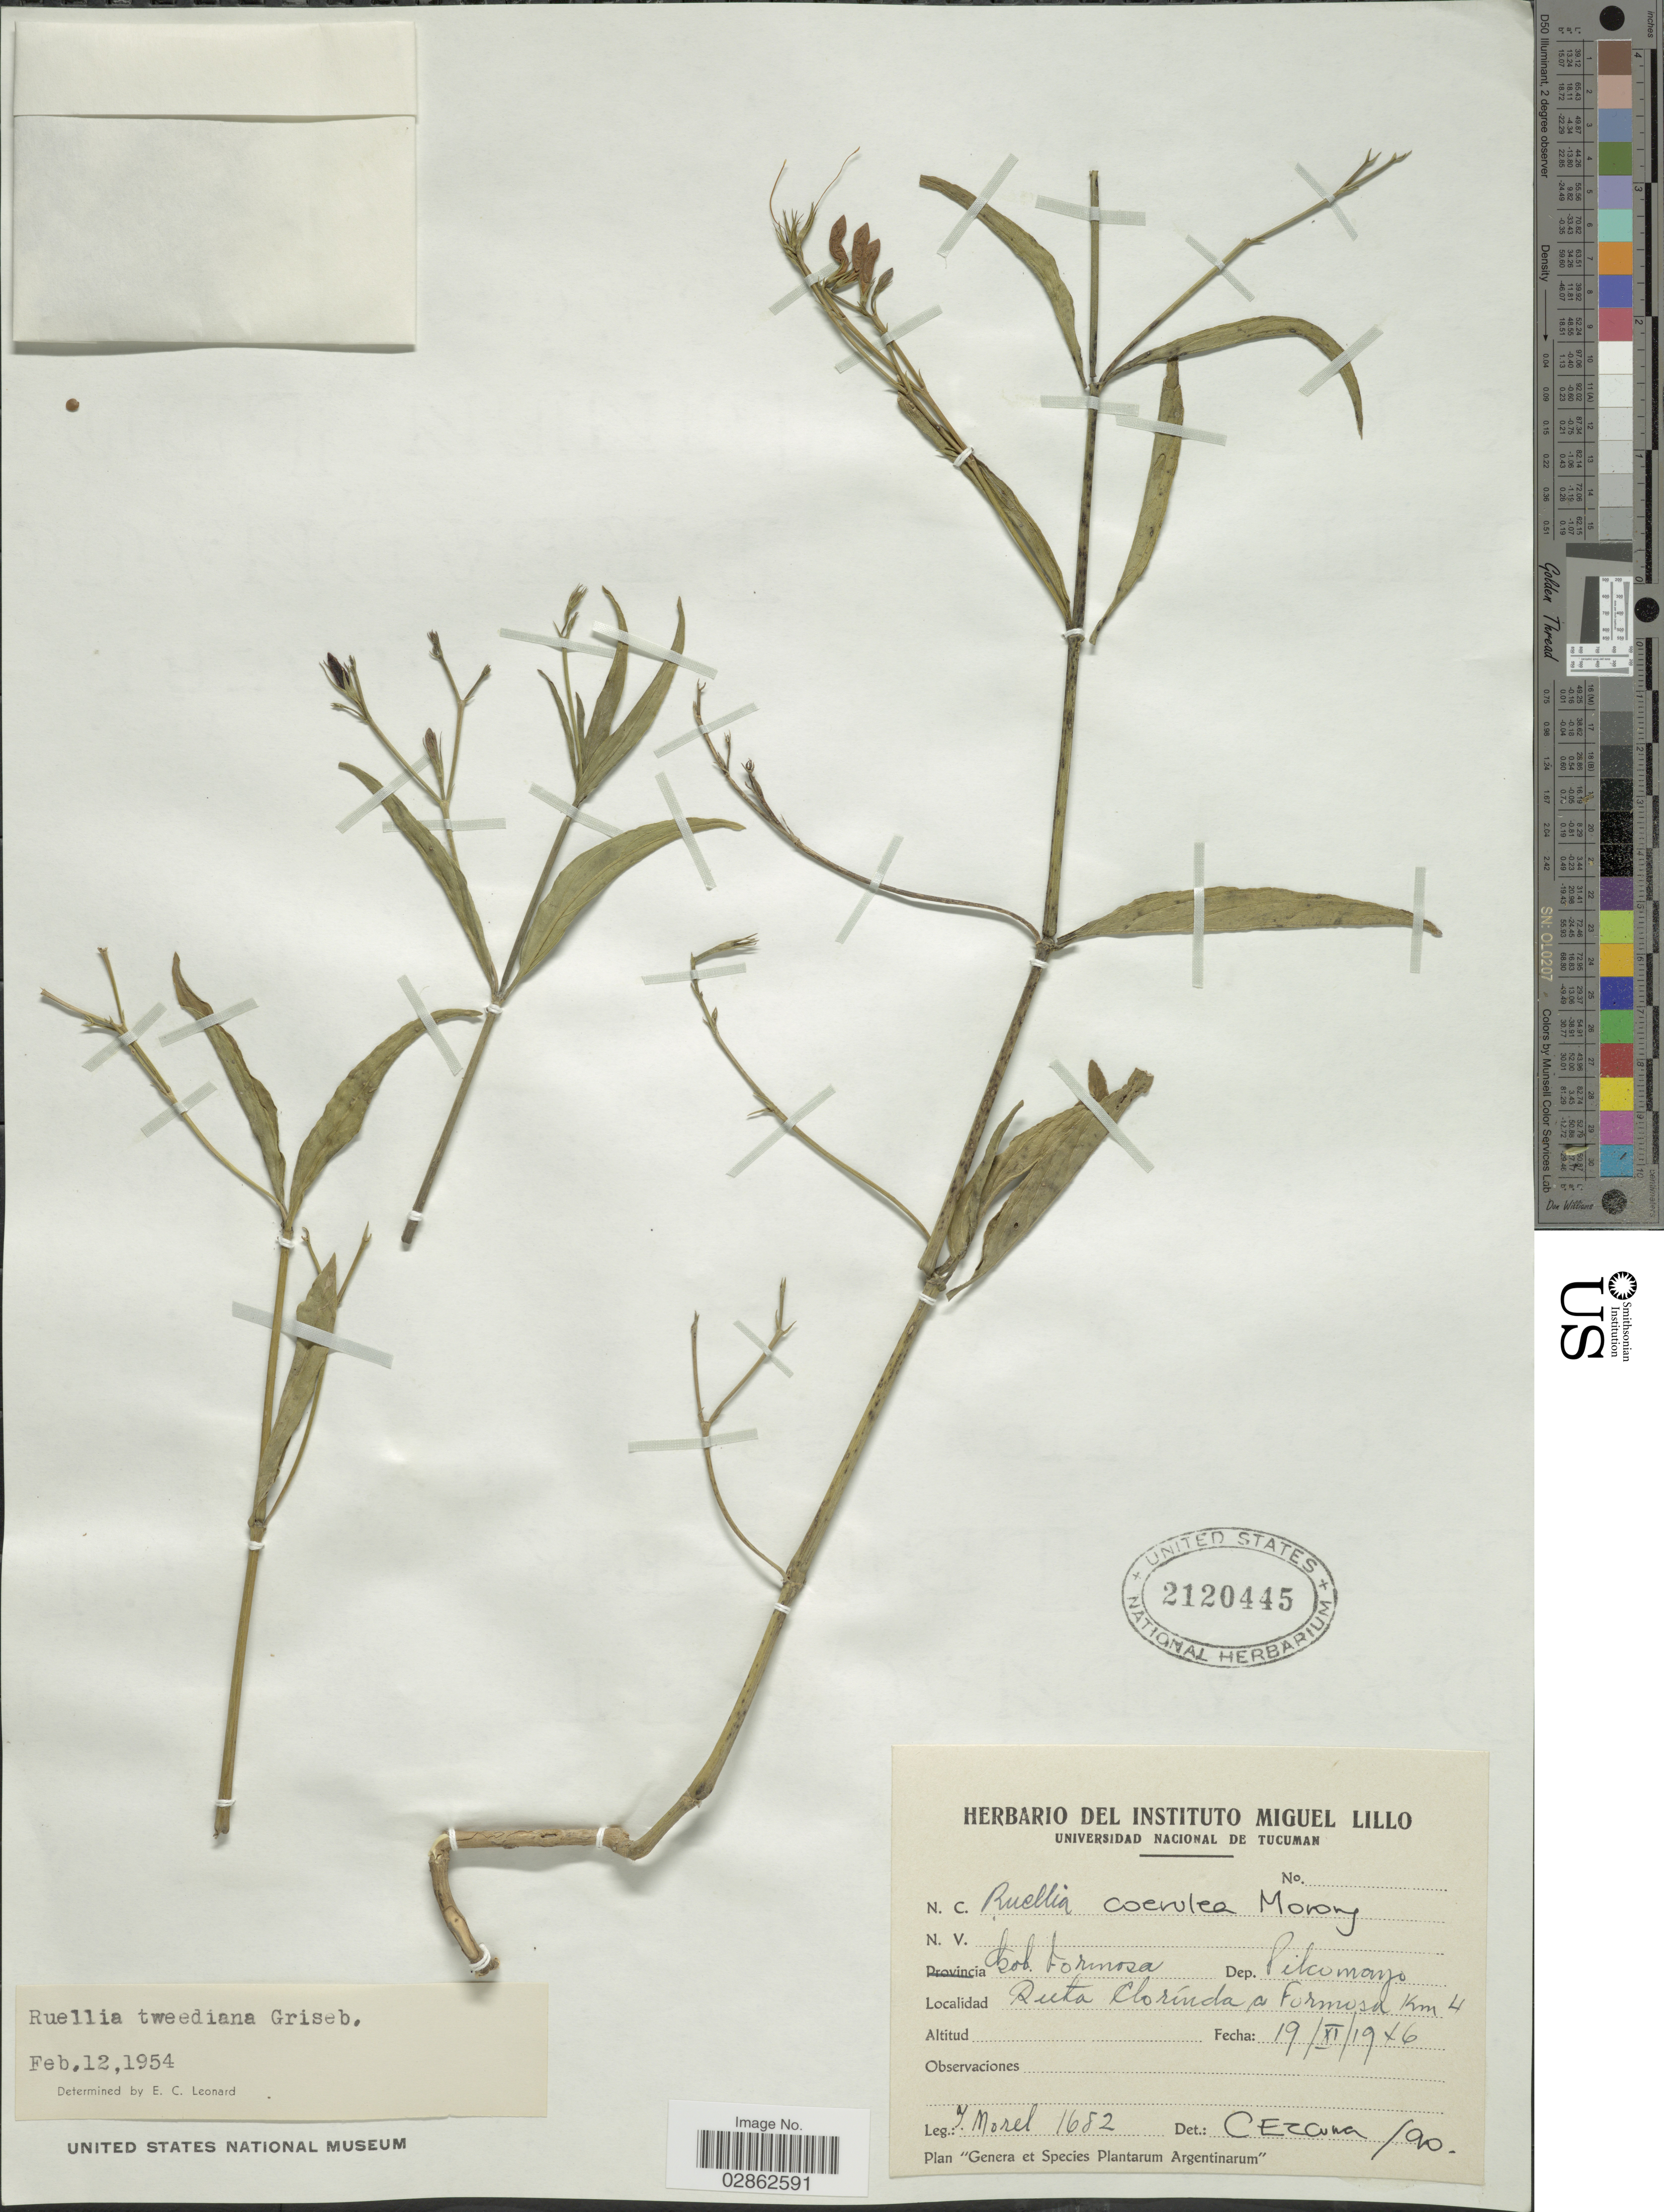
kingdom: Plantae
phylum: Tracheophyta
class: Magnoliopsida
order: Lamiales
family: Acanthaceae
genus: Ruellia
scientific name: Ruellia coerulea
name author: Morong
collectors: I. Morel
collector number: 1682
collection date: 1946-11-19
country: Argentina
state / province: Formosa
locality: Gob. Formosa. Dep. Pilcomayo. Ruta Clorínda a Formosa Km 4.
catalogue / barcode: US 2120445